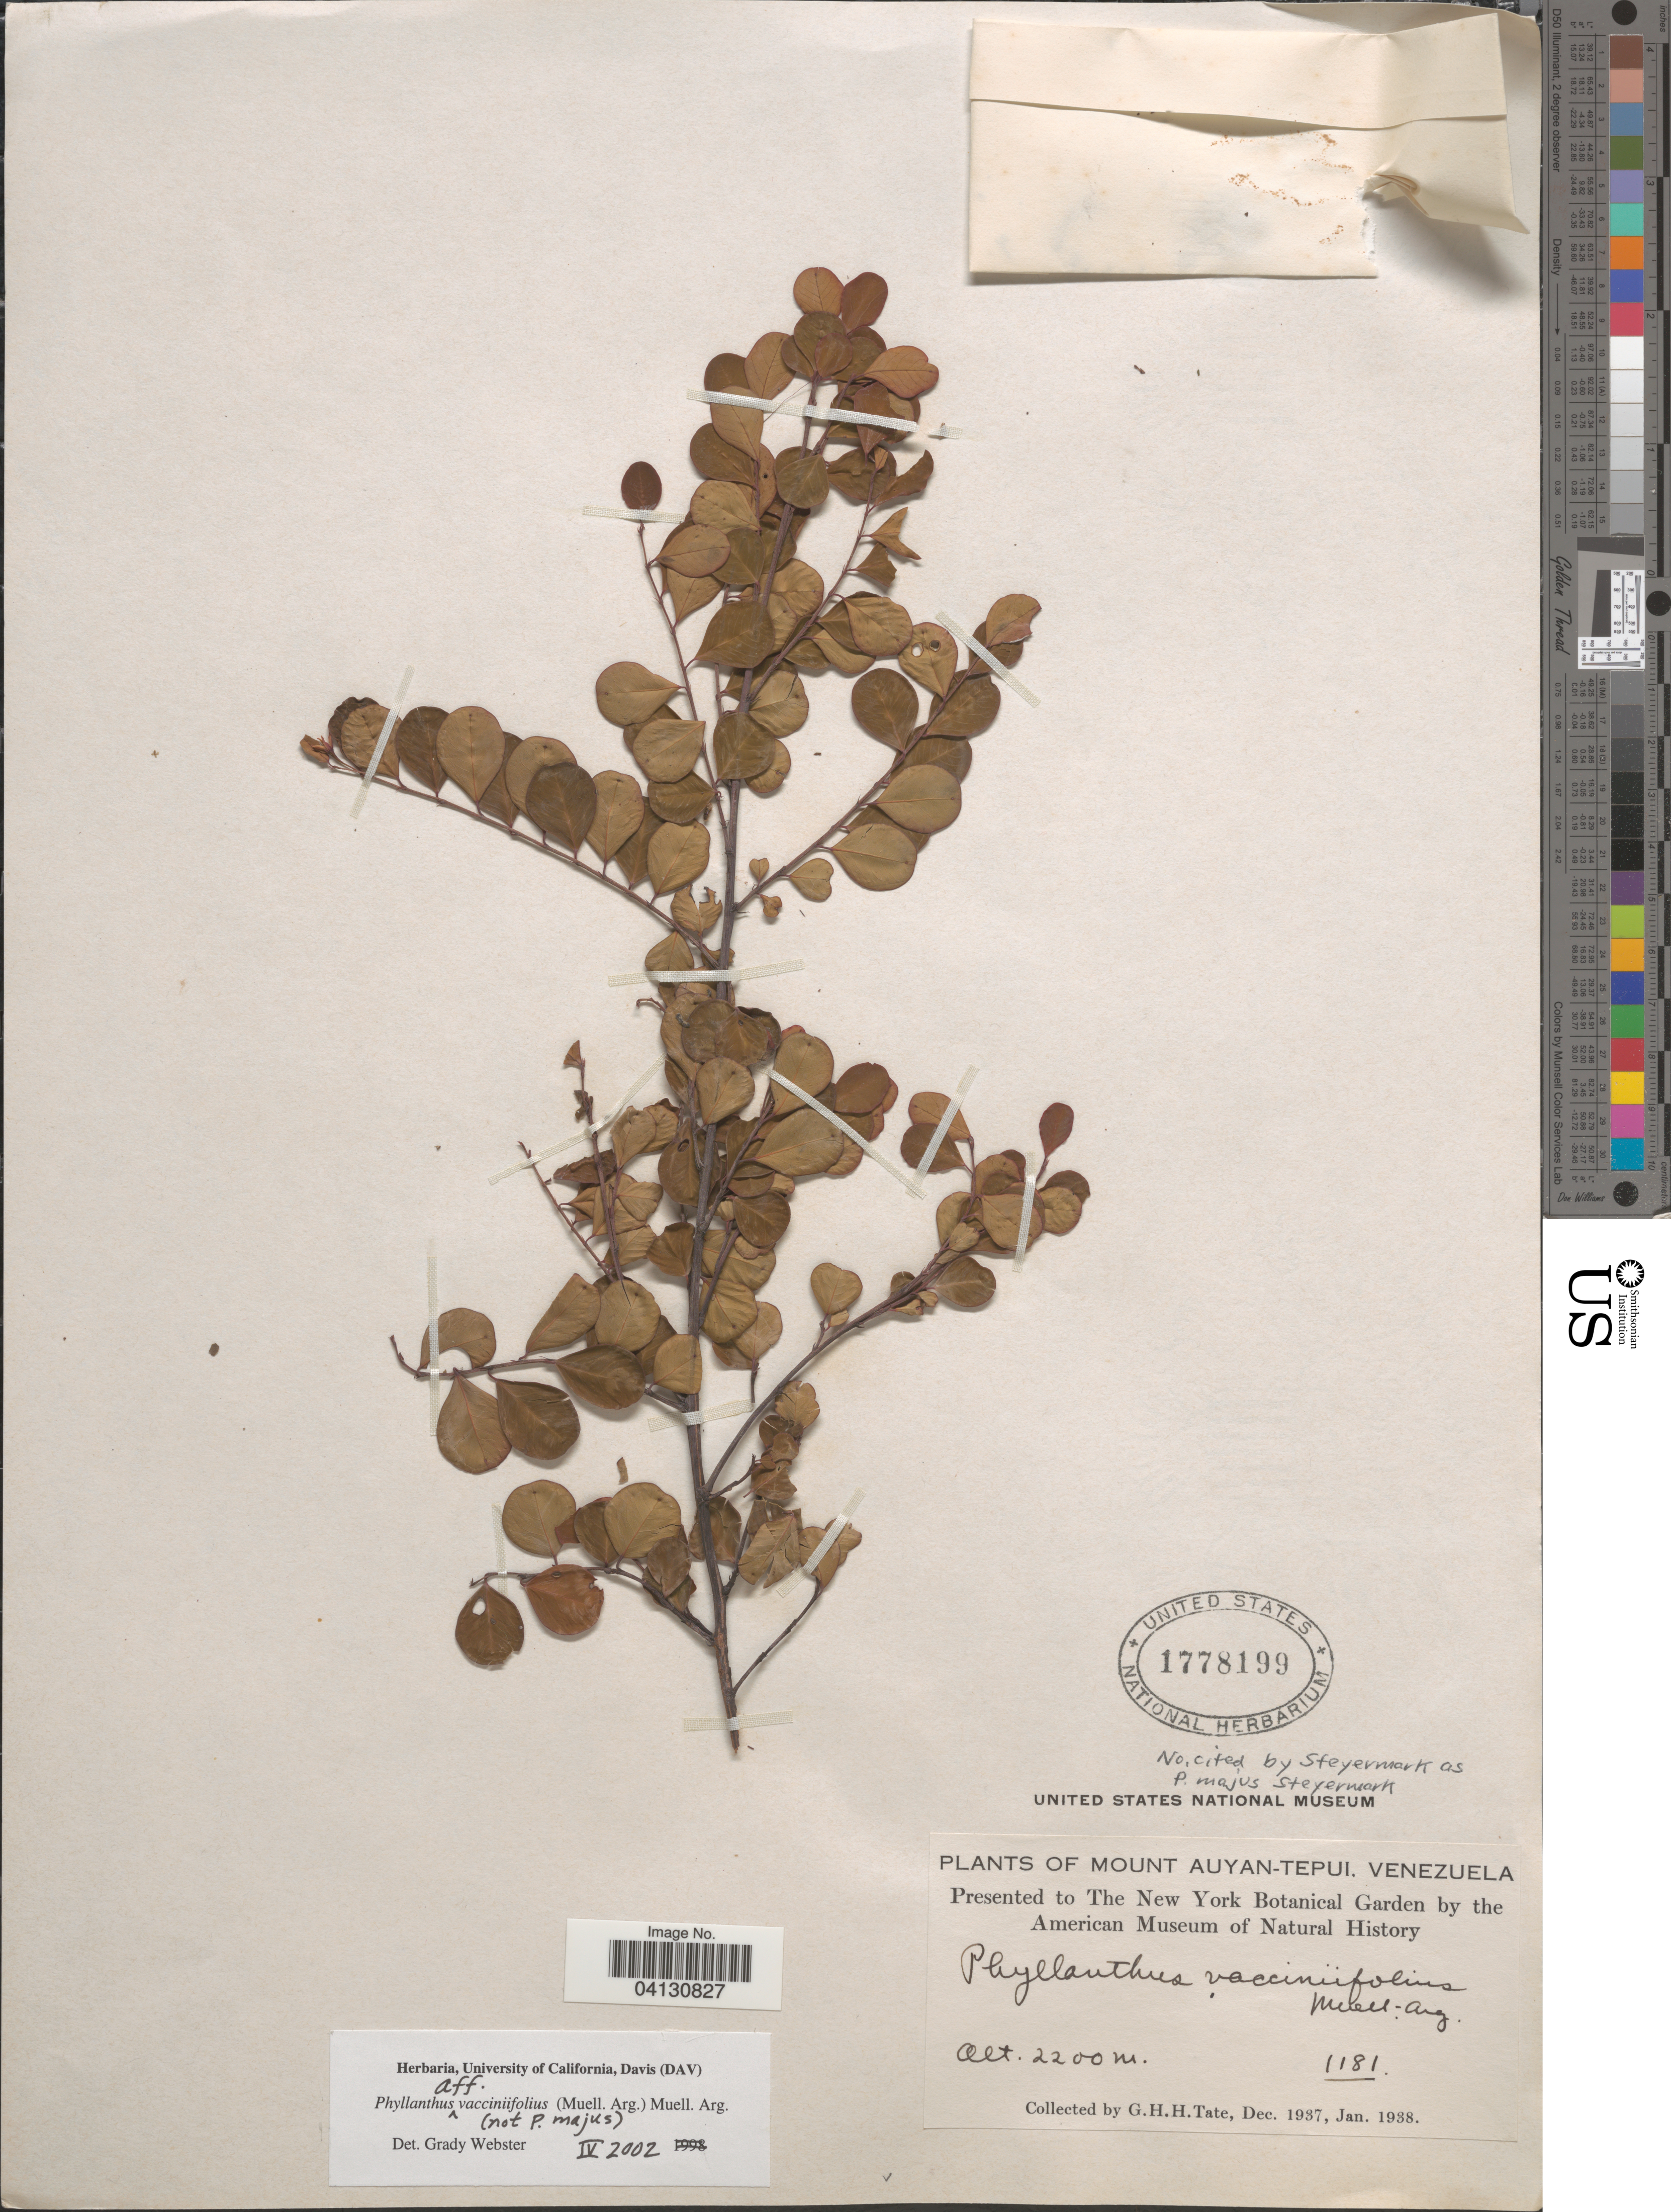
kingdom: Plantae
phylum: Tracheophyta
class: Magnoliopsida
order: Malpighiales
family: Phyllanthaceae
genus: Phyllanthus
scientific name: Phyllanthus vacciniifolius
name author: (Müll. Arg.) Müll. Arg.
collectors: G. H. H.Tate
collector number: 1181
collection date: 1937-12/1938-01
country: Venezuela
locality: Mount Auyan-Tepui.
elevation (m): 2200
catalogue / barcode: US 1778199